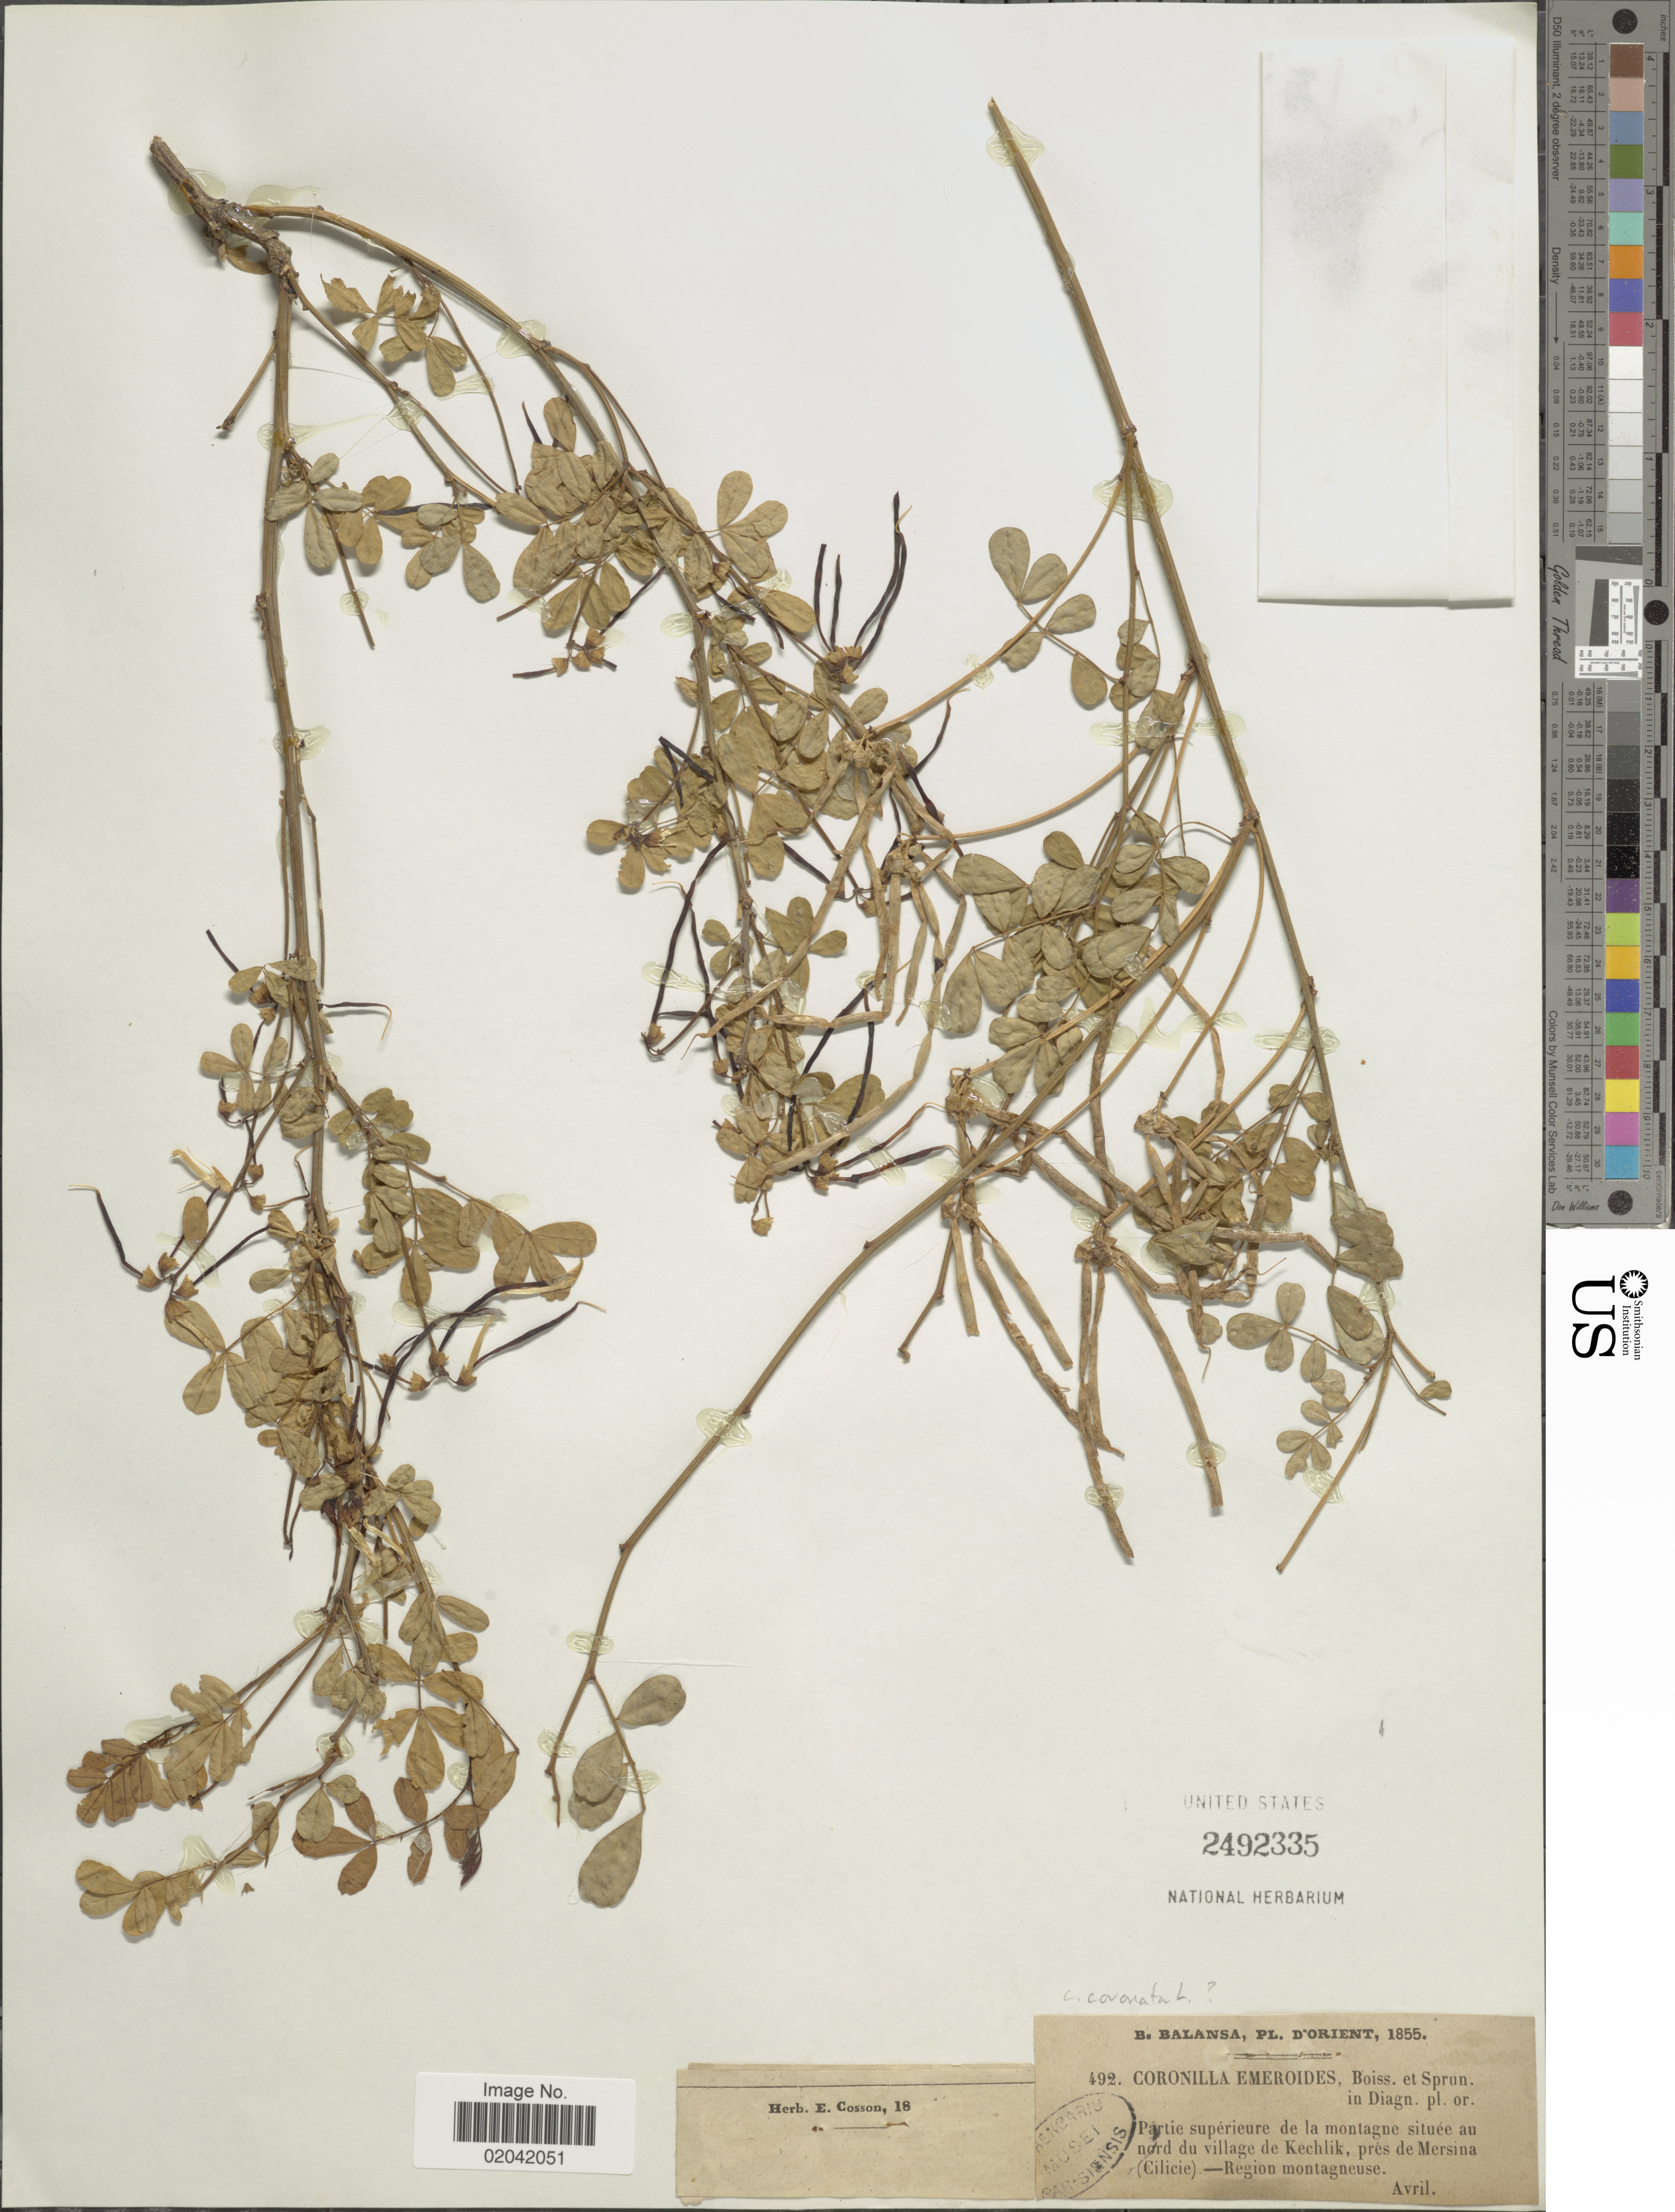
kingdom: Plantae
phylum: Tracheophyta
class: Magnoliopsida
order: Fabales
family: Fabaceae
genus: Coronilla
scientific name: Coronilla emeroides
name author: Boiss. & Spruner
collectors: B. Balansa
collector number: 492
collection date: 1855-04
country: Turkey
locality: D'Orient, Partie supérieure de la montagne située au nord du village de Kechlik, prés de Mersina (Cilicie) - Region montagneuse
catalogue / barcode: US 2492335